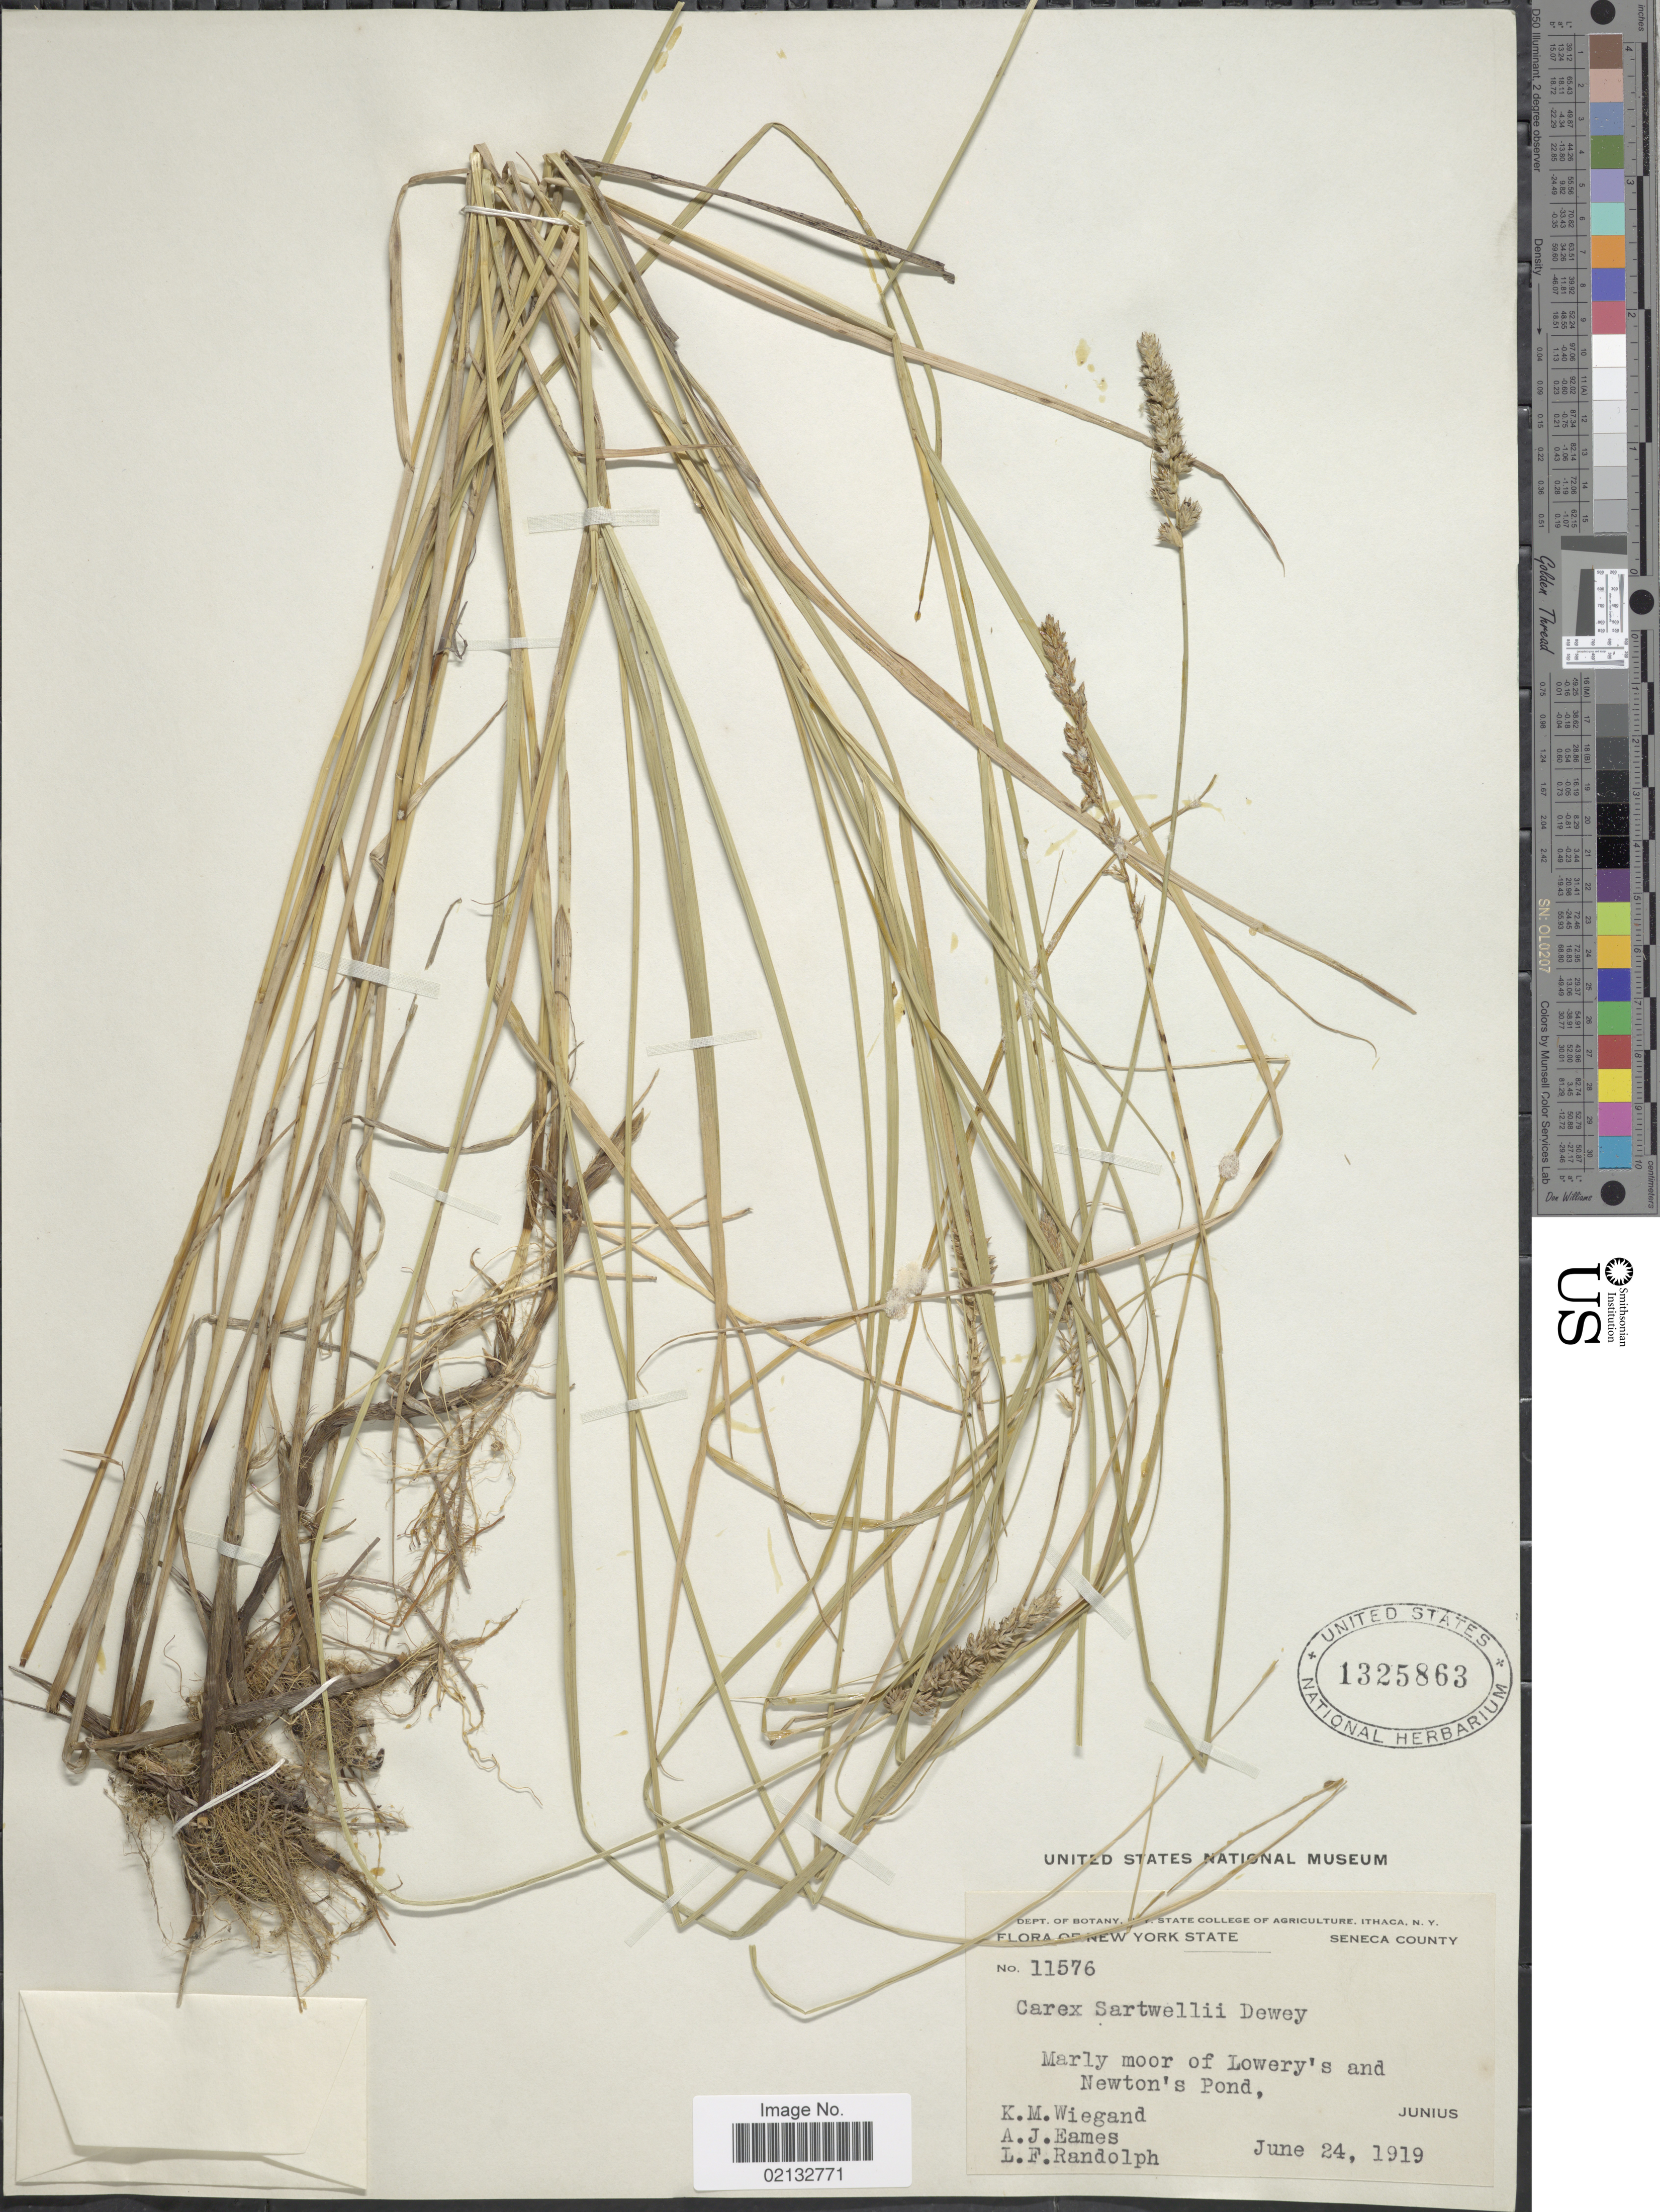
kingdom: Plantae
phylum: Tracheophyta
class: Liliopsida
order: Poales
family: Cyperaceae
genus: Carex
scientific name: Carex sartwellii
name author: Dewey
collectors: K. M. Wiegand, A. J. Eames & L. F. Randolph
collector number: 11576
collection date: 1919-06-24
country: United States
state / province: New York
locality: Seneca County. Marly moor of Lowery's and Newton's Pond, Junius.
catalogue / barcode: US 1325863